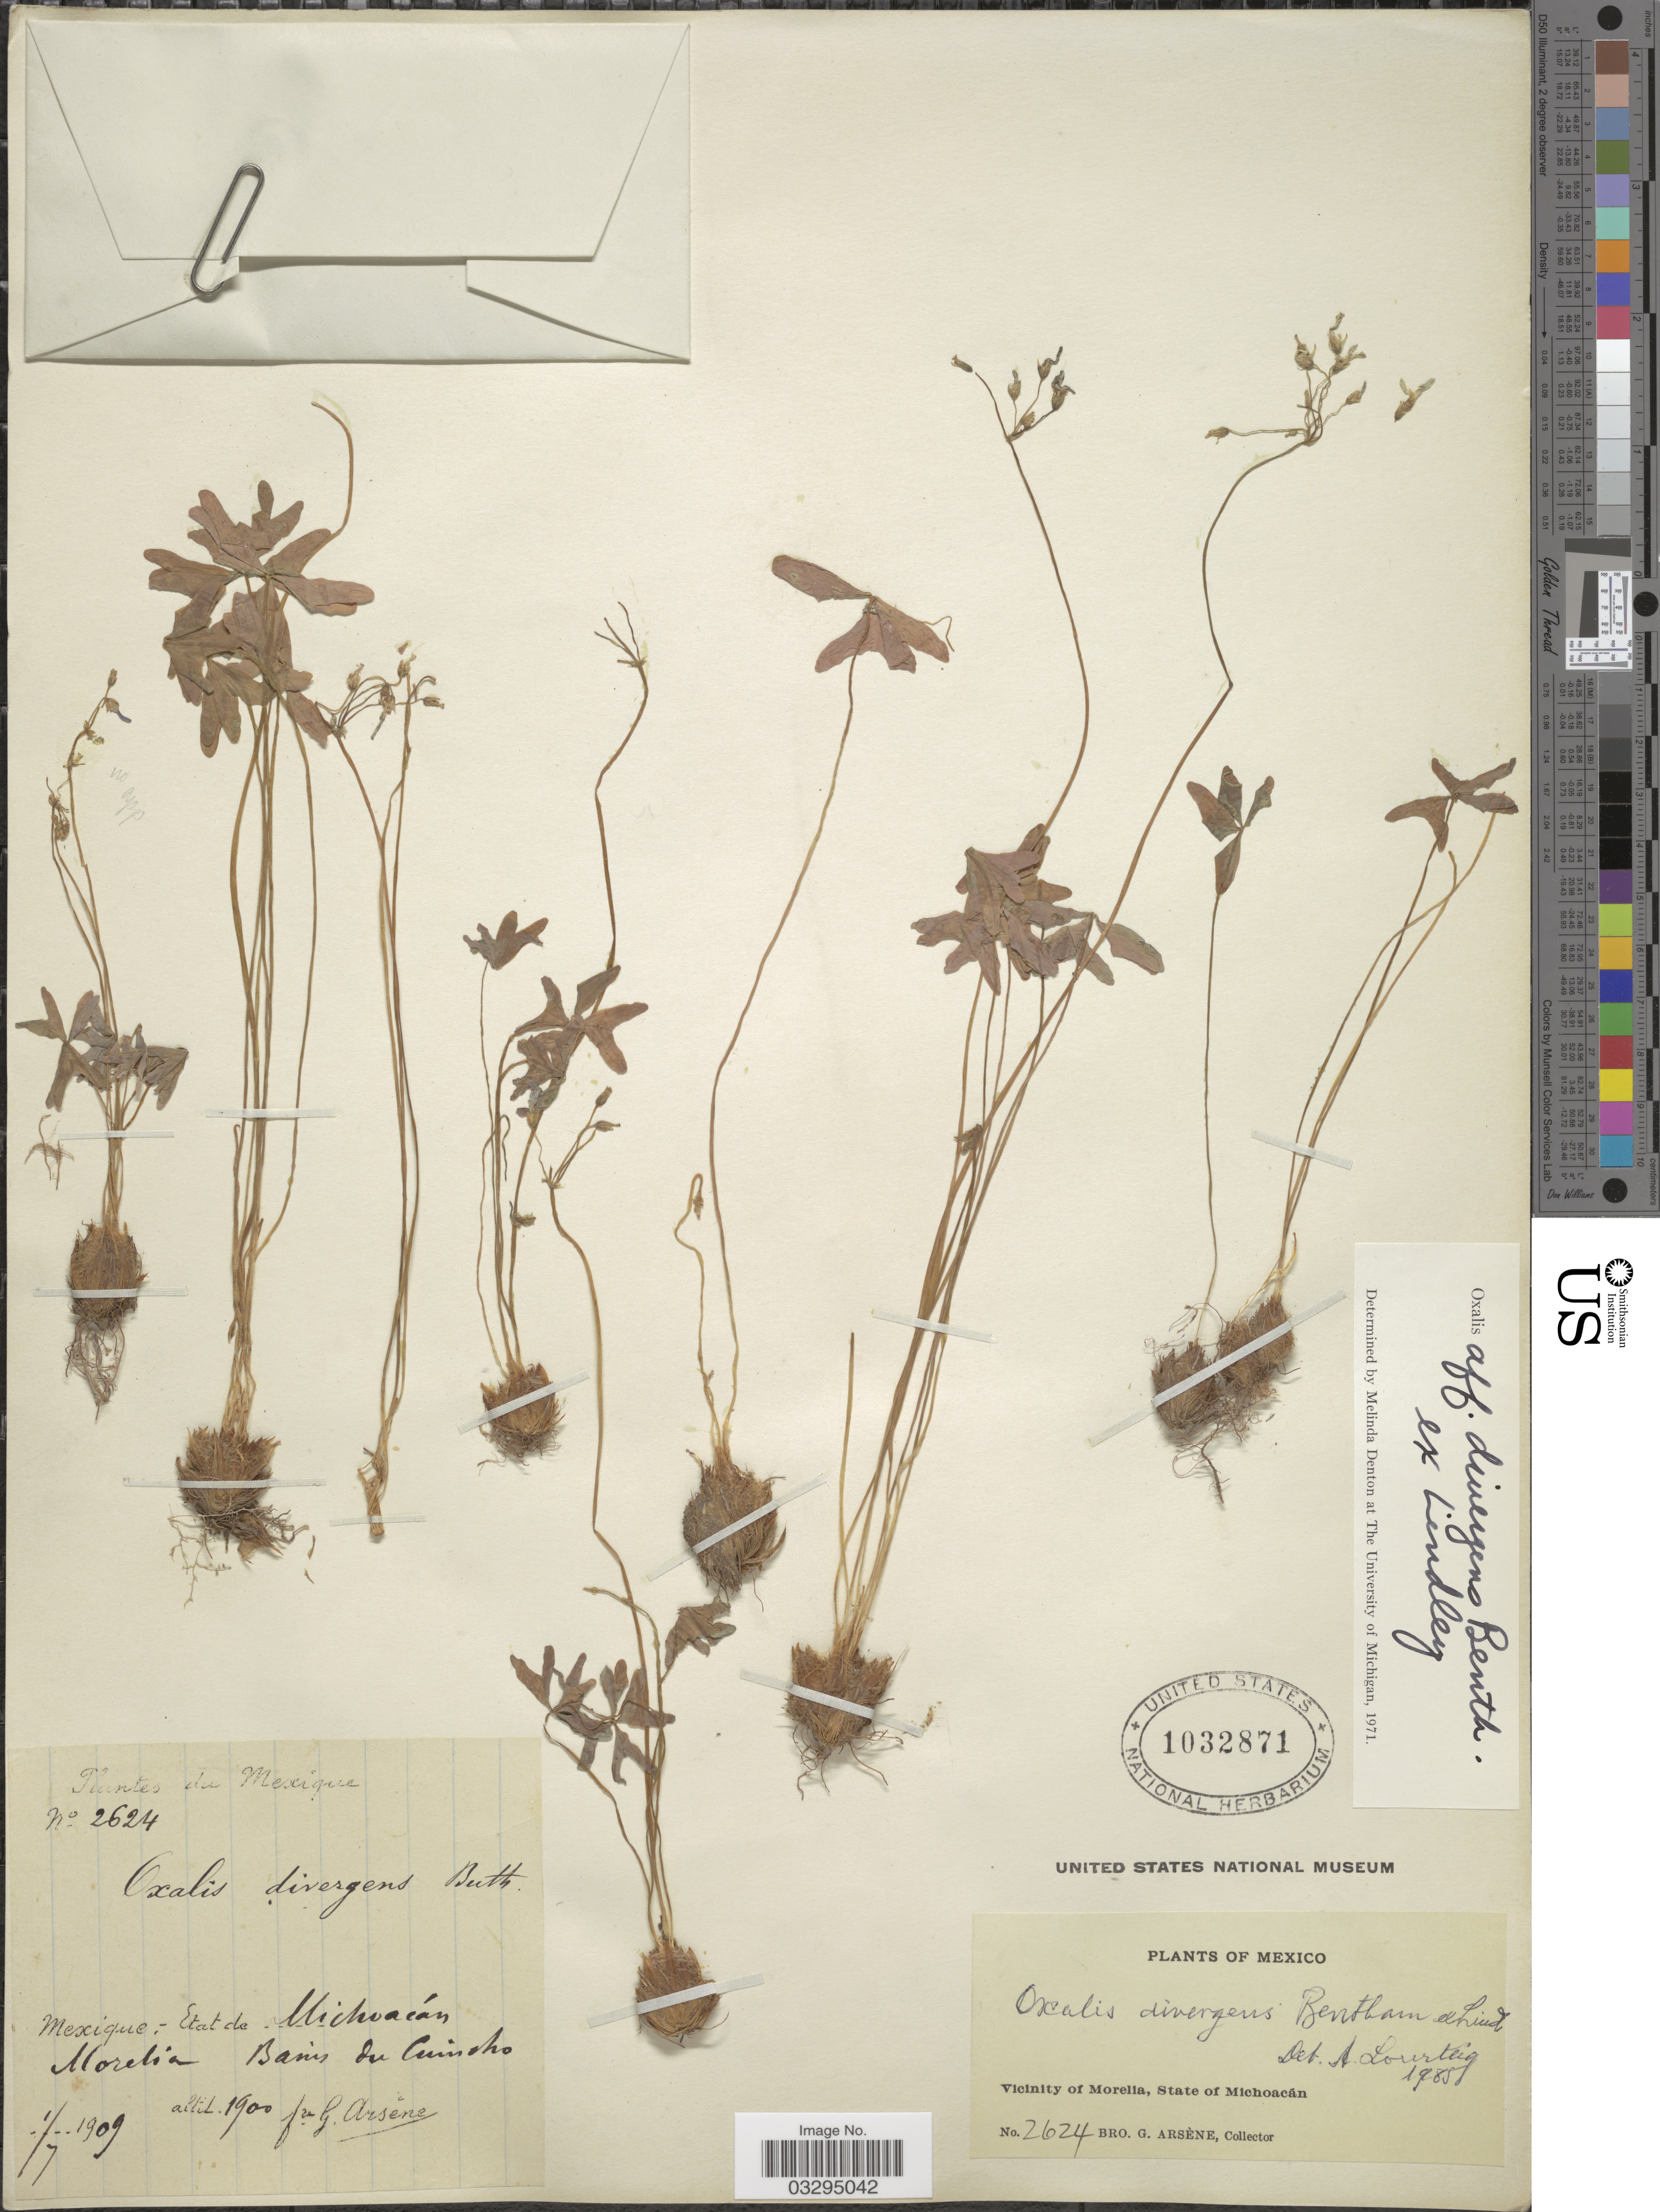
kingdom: Plantae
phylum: Tracheophyta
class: Magnoliopsida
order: Oxalidales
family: Oxalidaceae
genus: Oxalis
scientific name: Oxalis sp.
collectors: Bro. G. Arsène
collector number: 2624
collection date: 1909-07-01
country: Mexico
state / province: Michoacán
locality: Bains du Cuincho [Baths of Cuincho]. Vicinity of Morelia, State of Michoacán.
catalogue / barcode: US 1032871